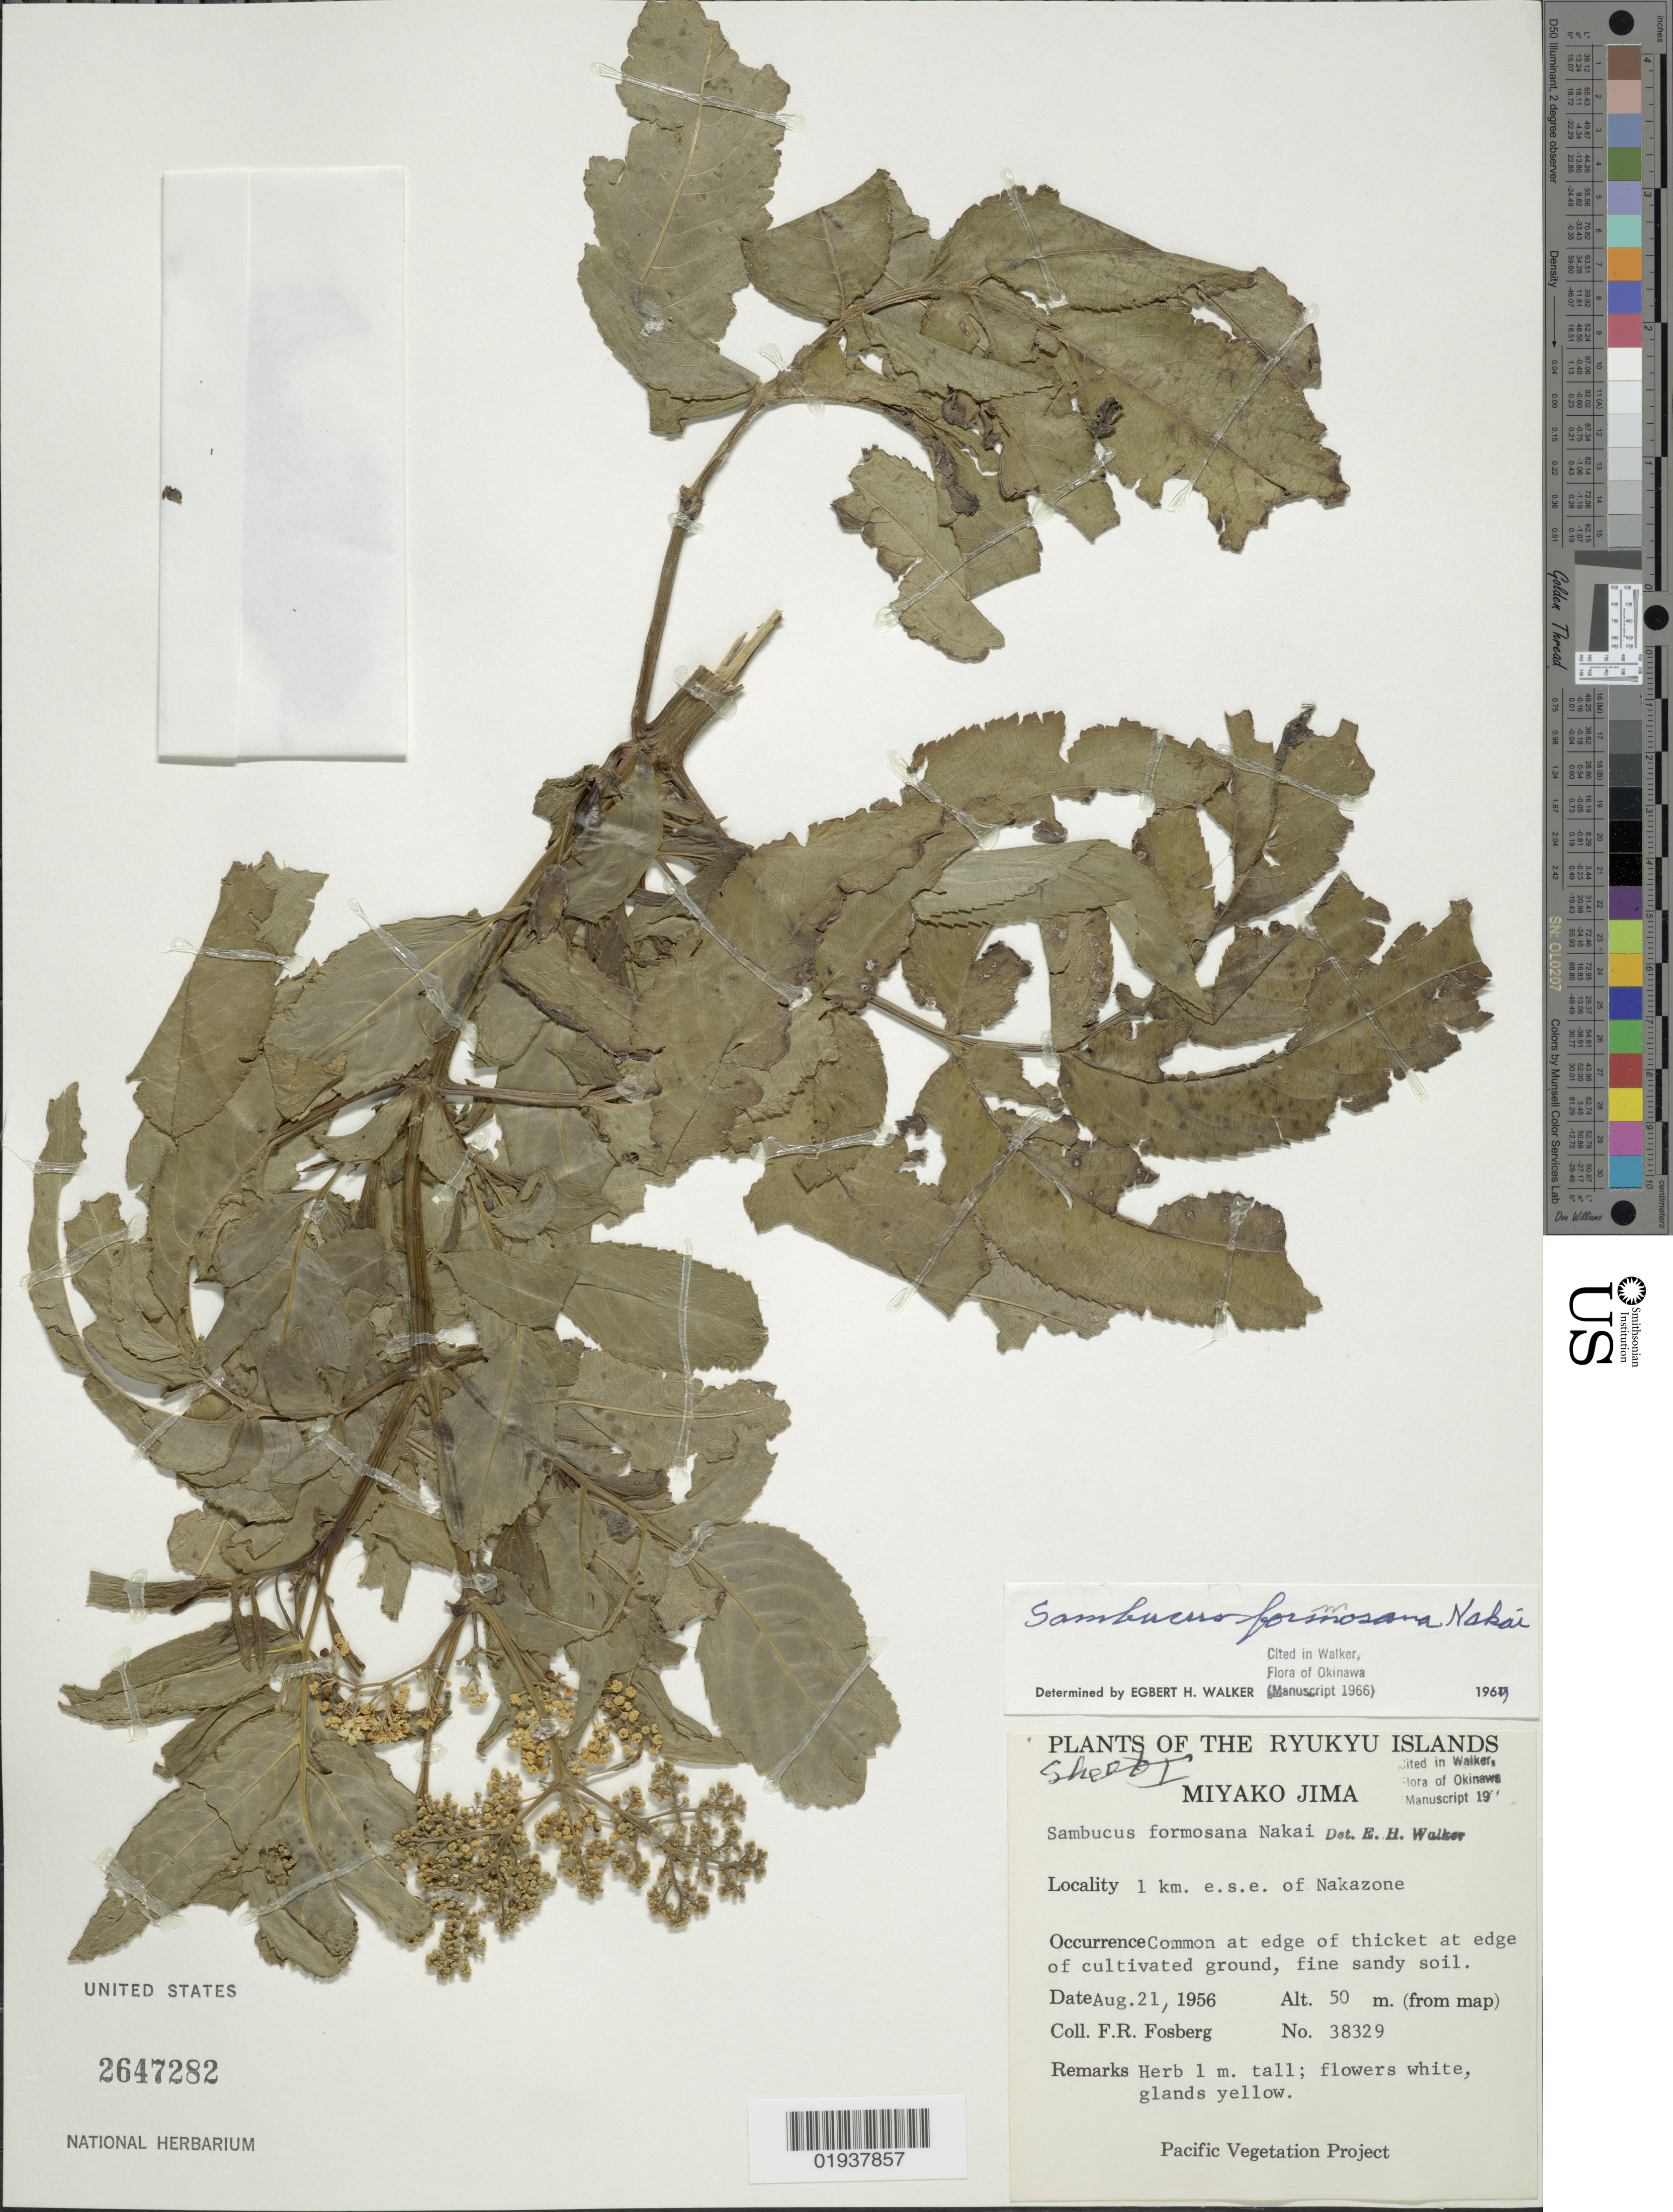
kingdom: Plantae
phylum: Tracheophyta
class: Magnoliopsida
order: Dipsacales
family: Viburnaceae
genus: Sambucus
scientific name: Sambucus javanica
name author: Blume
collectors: F. R. Fosberg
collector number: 38329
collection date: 1956-08-21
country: Japan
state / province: Okinawa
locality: Ryukyu Islands. Miyako Jima. 1 km. e.s.e. of Nakazone.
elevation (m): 50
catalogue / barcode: US 2647282